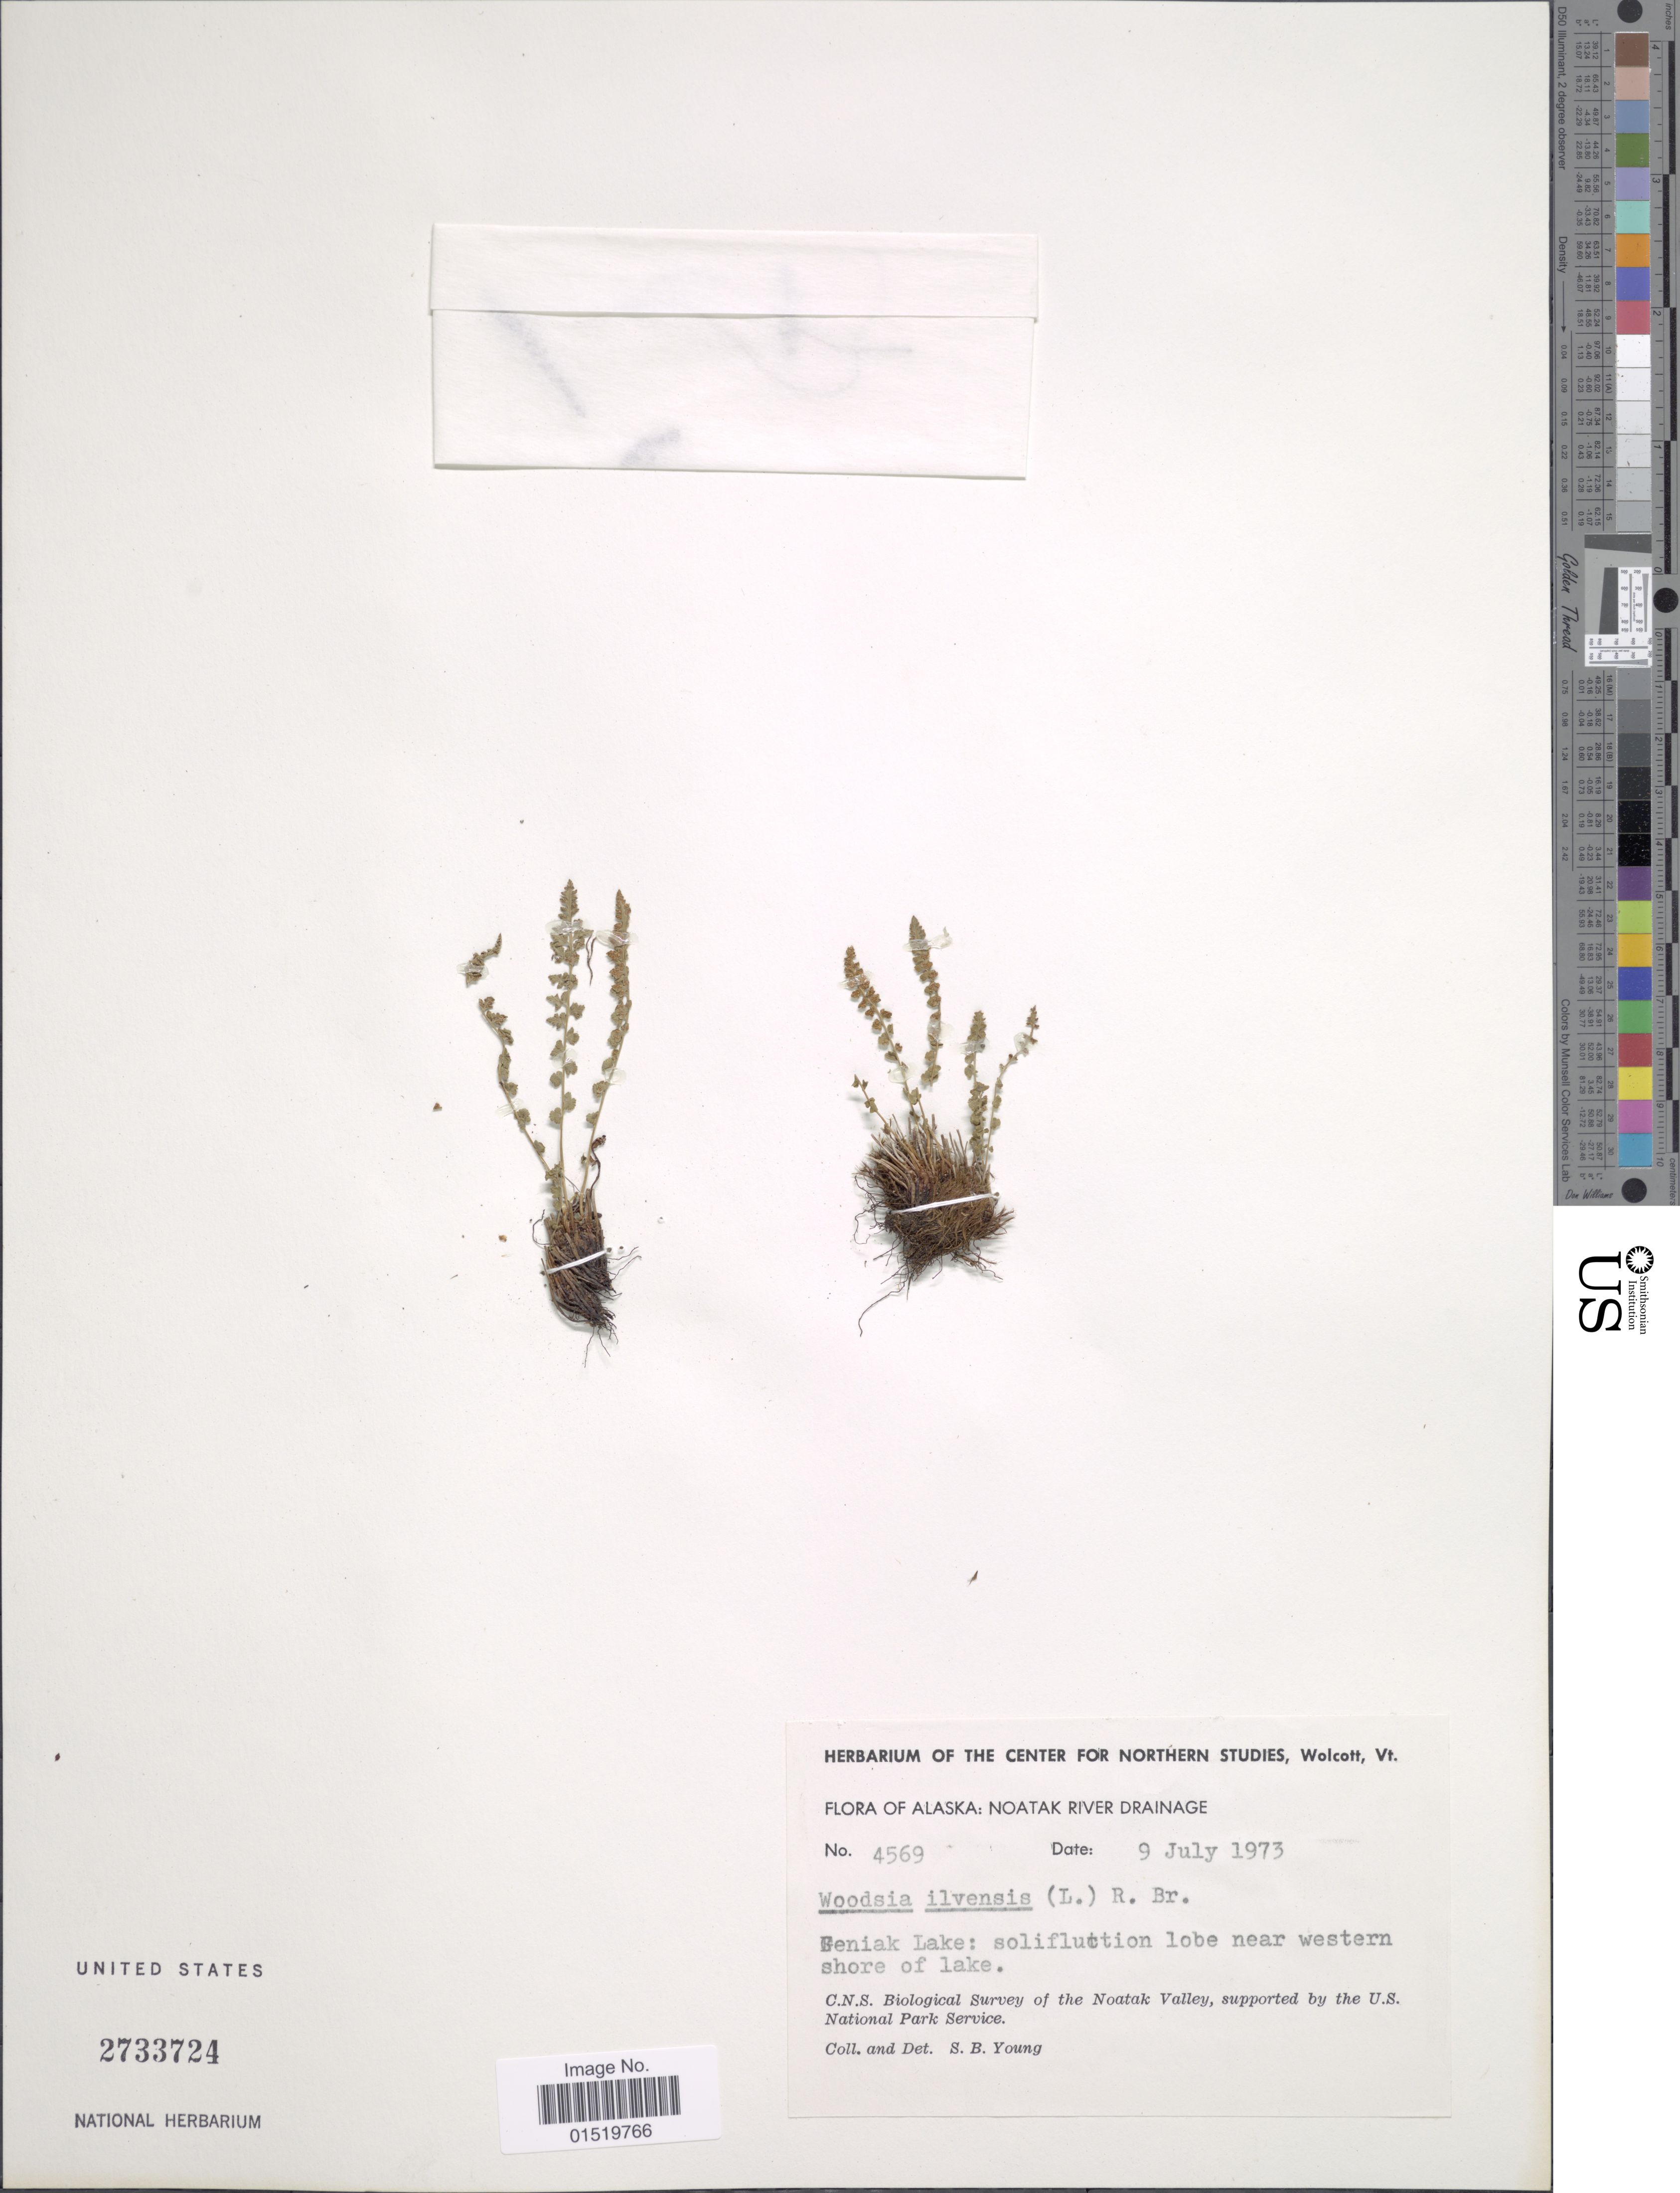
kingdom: Plantae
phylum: Tracheophyta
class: Polypodiopsida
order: Polypodiales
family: Woodsiaceae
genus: Woodsia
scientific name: Woodsia ilvensis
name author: (L.) R. Br.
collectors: S. Young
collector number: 4569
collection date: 1973-07-09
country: United States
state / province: Alaska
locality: Noatak River Drainage, Feniak Lake: soliflution lobe near Western shore of lake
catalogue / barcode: US 2733724